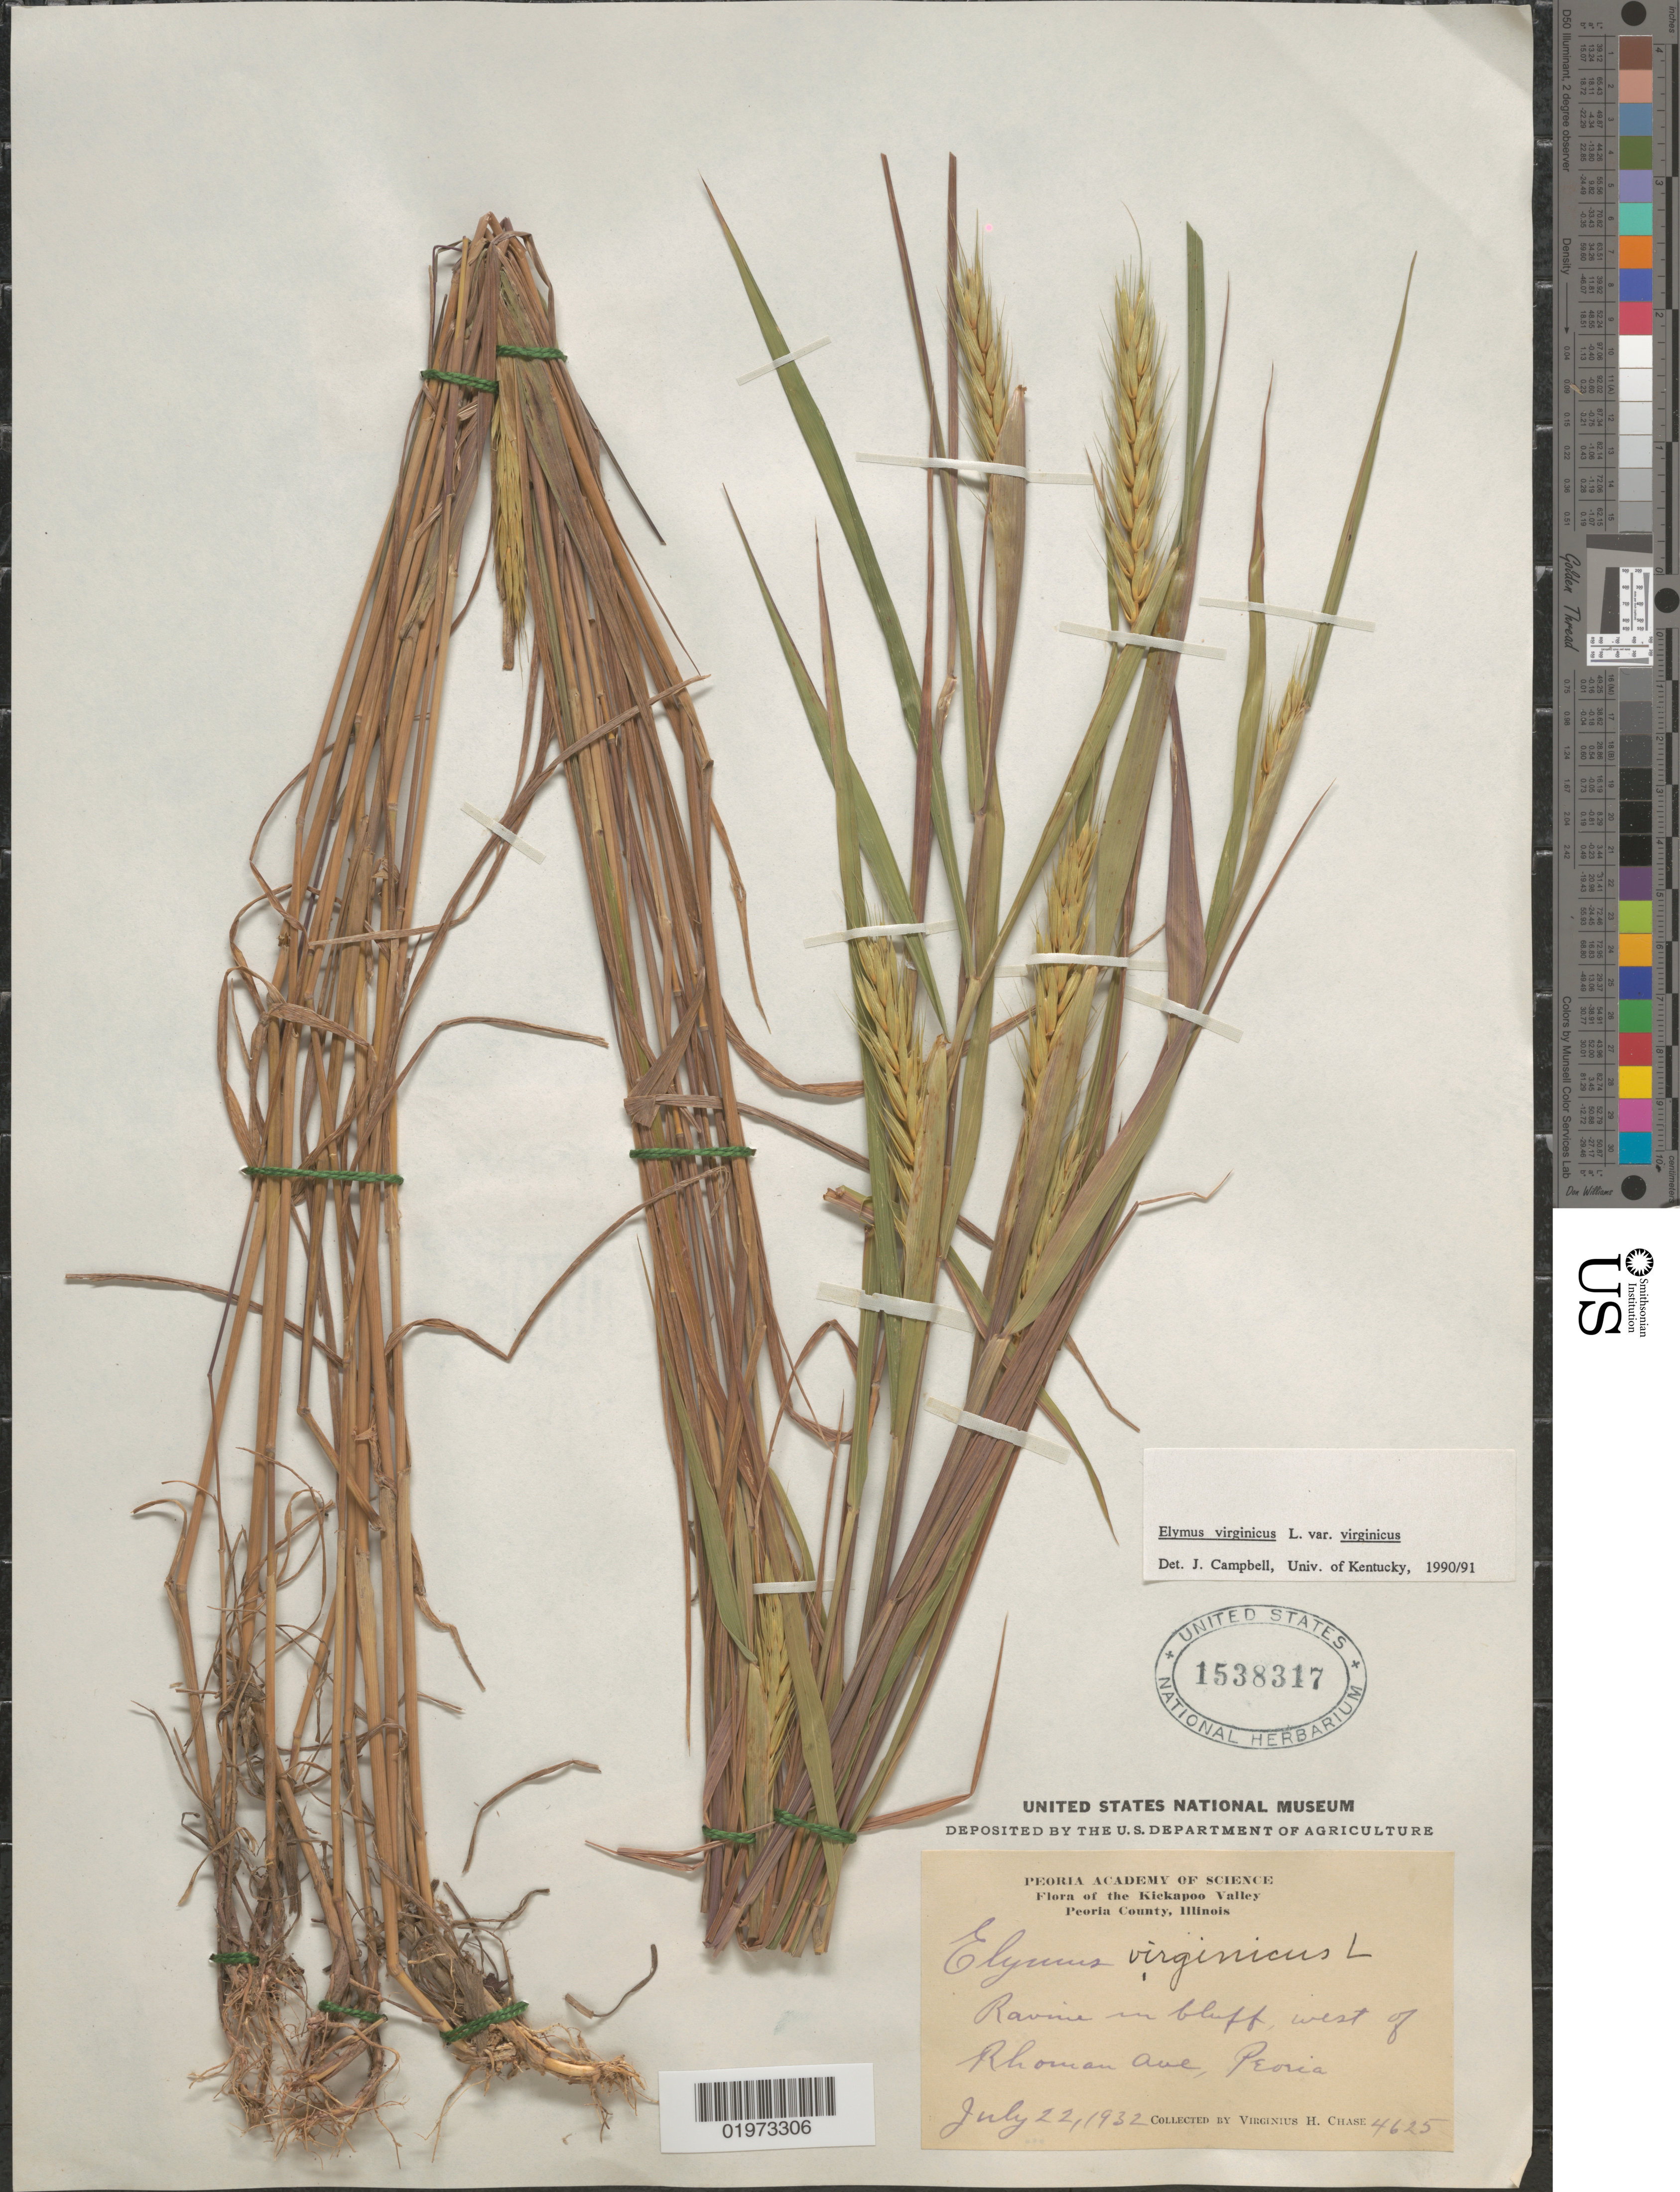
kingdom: Plantae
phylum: Tracheophyta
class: Liliopsida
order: Poales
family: Poaceae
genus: Elymus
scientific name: Elymus virginicus var. virginicus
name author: L.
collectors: V. H. Chase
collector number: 4625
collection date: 1932-07-22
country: United States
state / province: Illinois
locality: Kickapoo Valley. Peoria County. Ravine in bluff, west of Rhoman Ave, Peoria.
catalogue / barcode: US 1538317